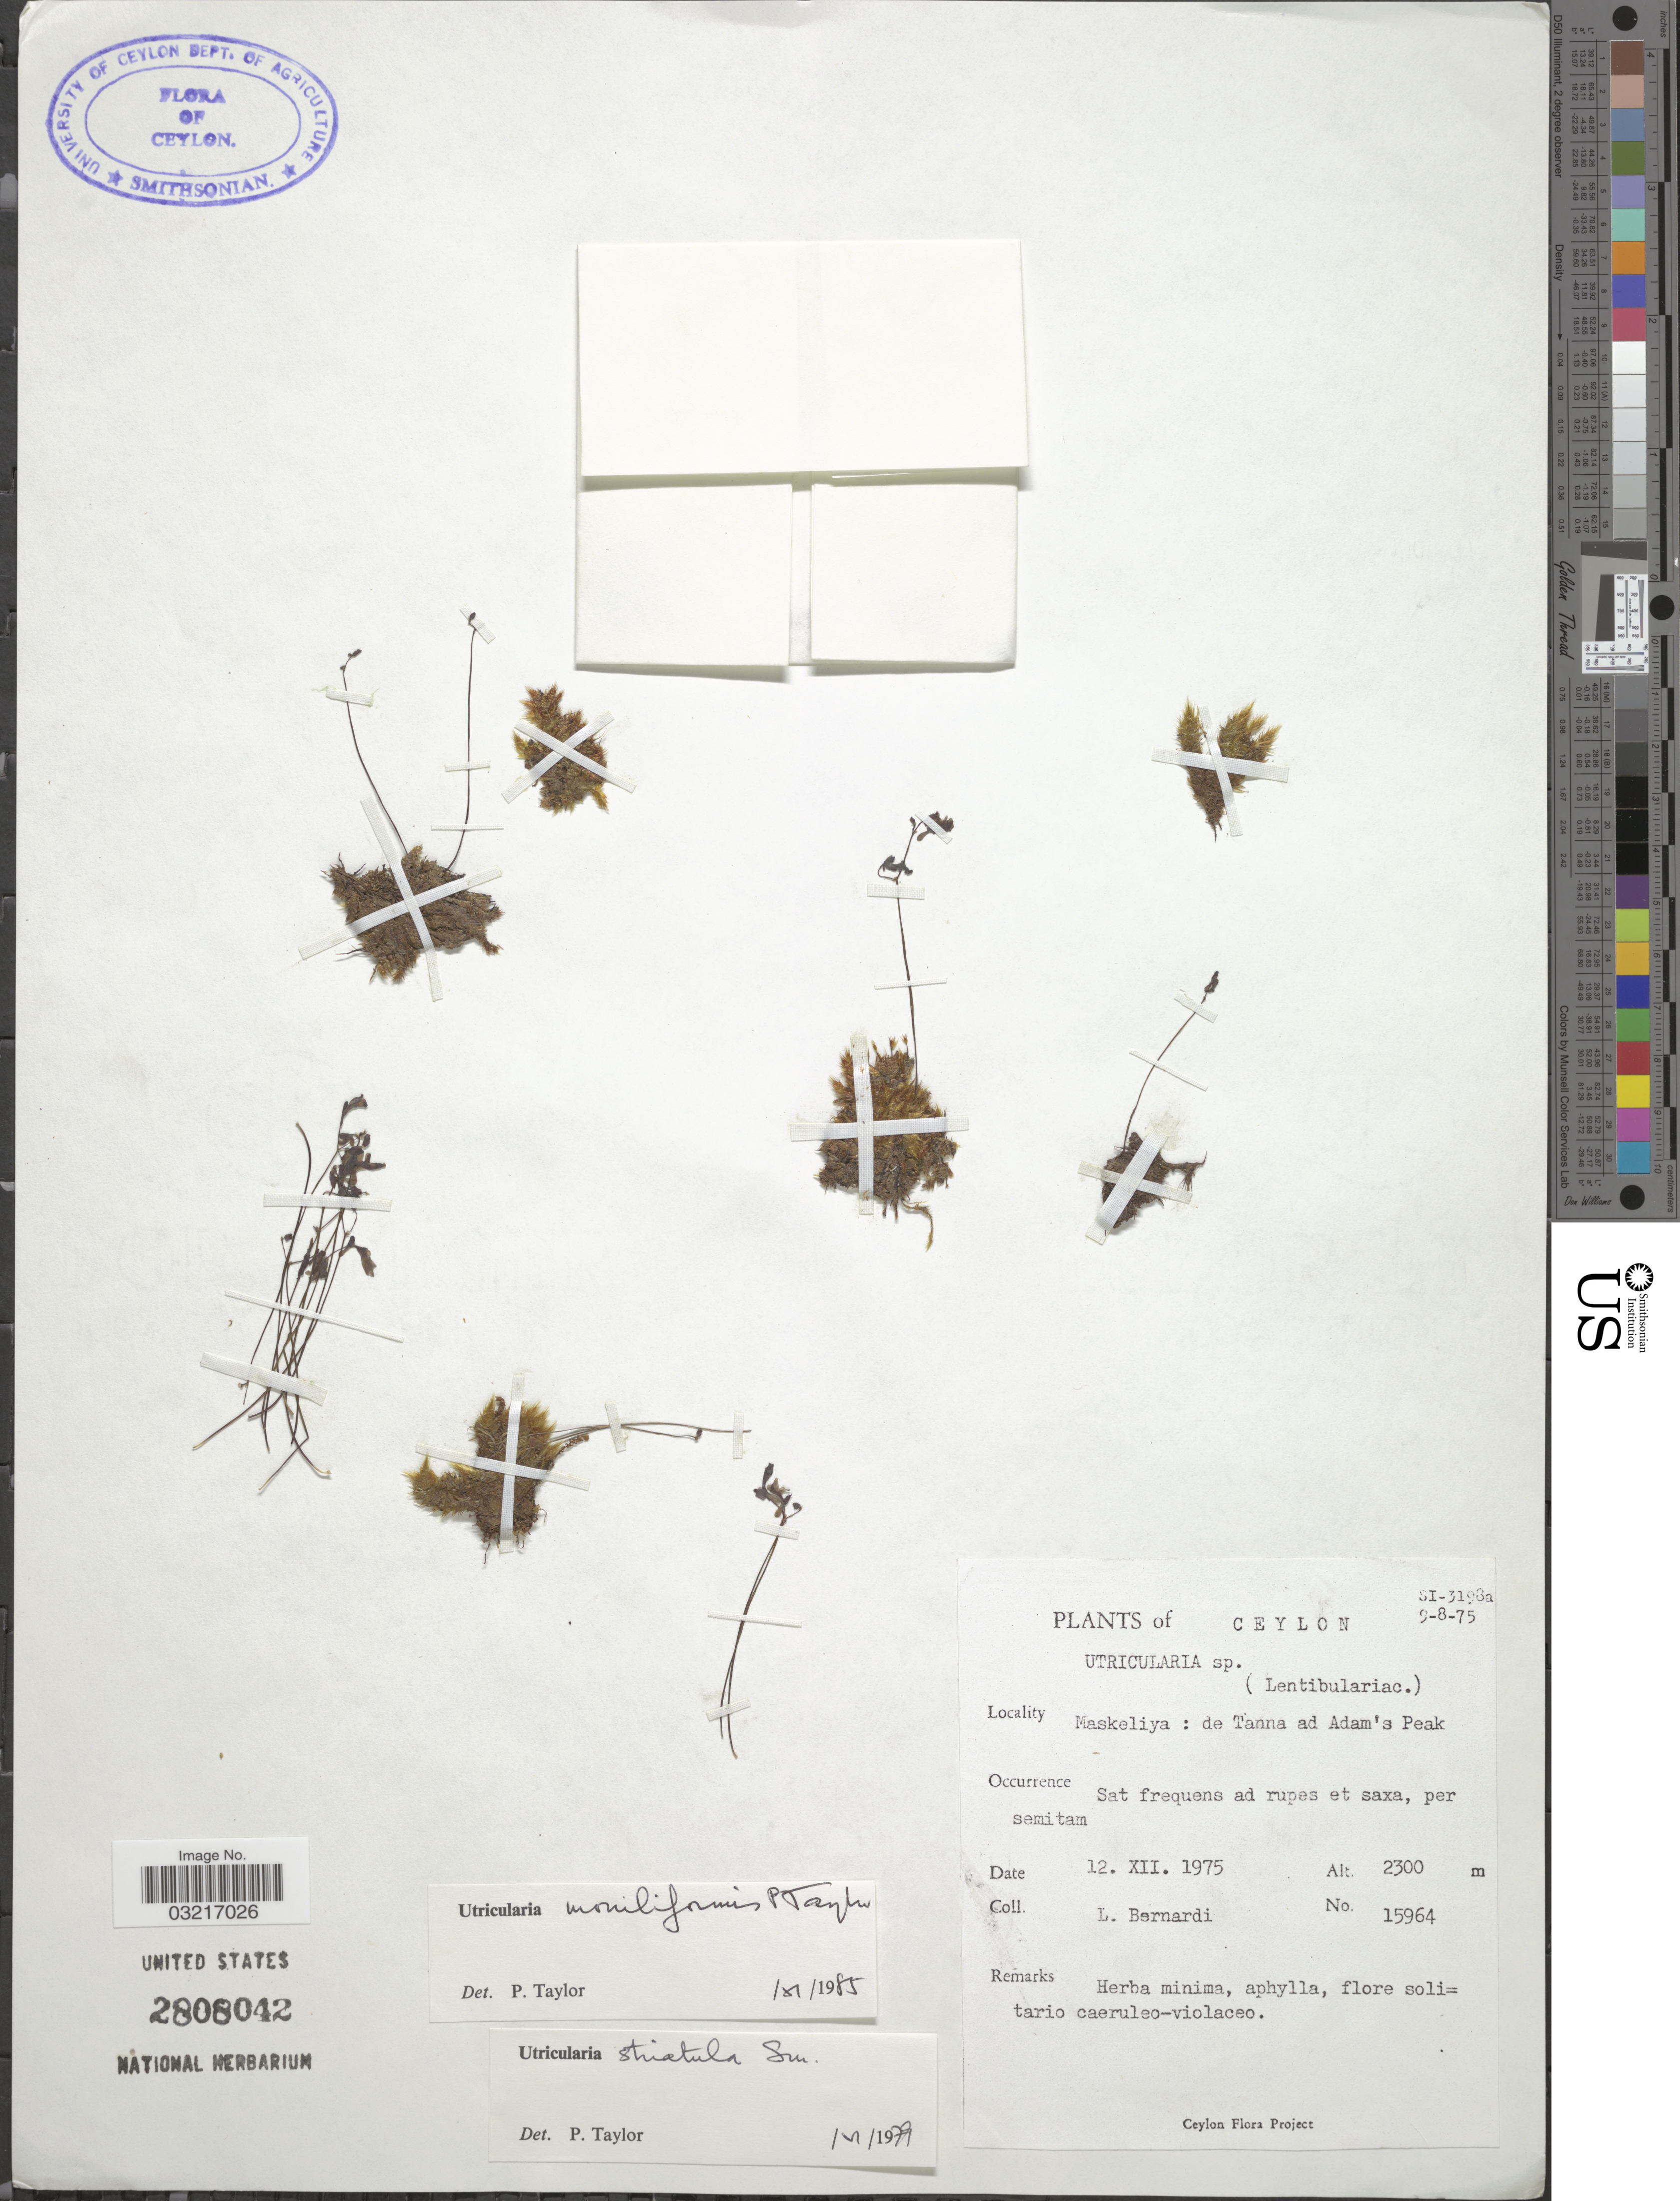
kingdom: Plantae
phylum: Tracheophyta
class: Magnoliopsida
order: Lamiales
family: Lentibulariaceae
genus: Utricularia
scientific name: Utricularia moniliformis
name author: P. Taylor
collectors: L. Bernardi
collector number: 15964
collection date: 1975-12-12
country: Sri Lanka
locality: Ceylon, Maskeliya: de Tanna ad Adam's Peak.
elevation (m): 2300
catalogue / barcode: US 2808042